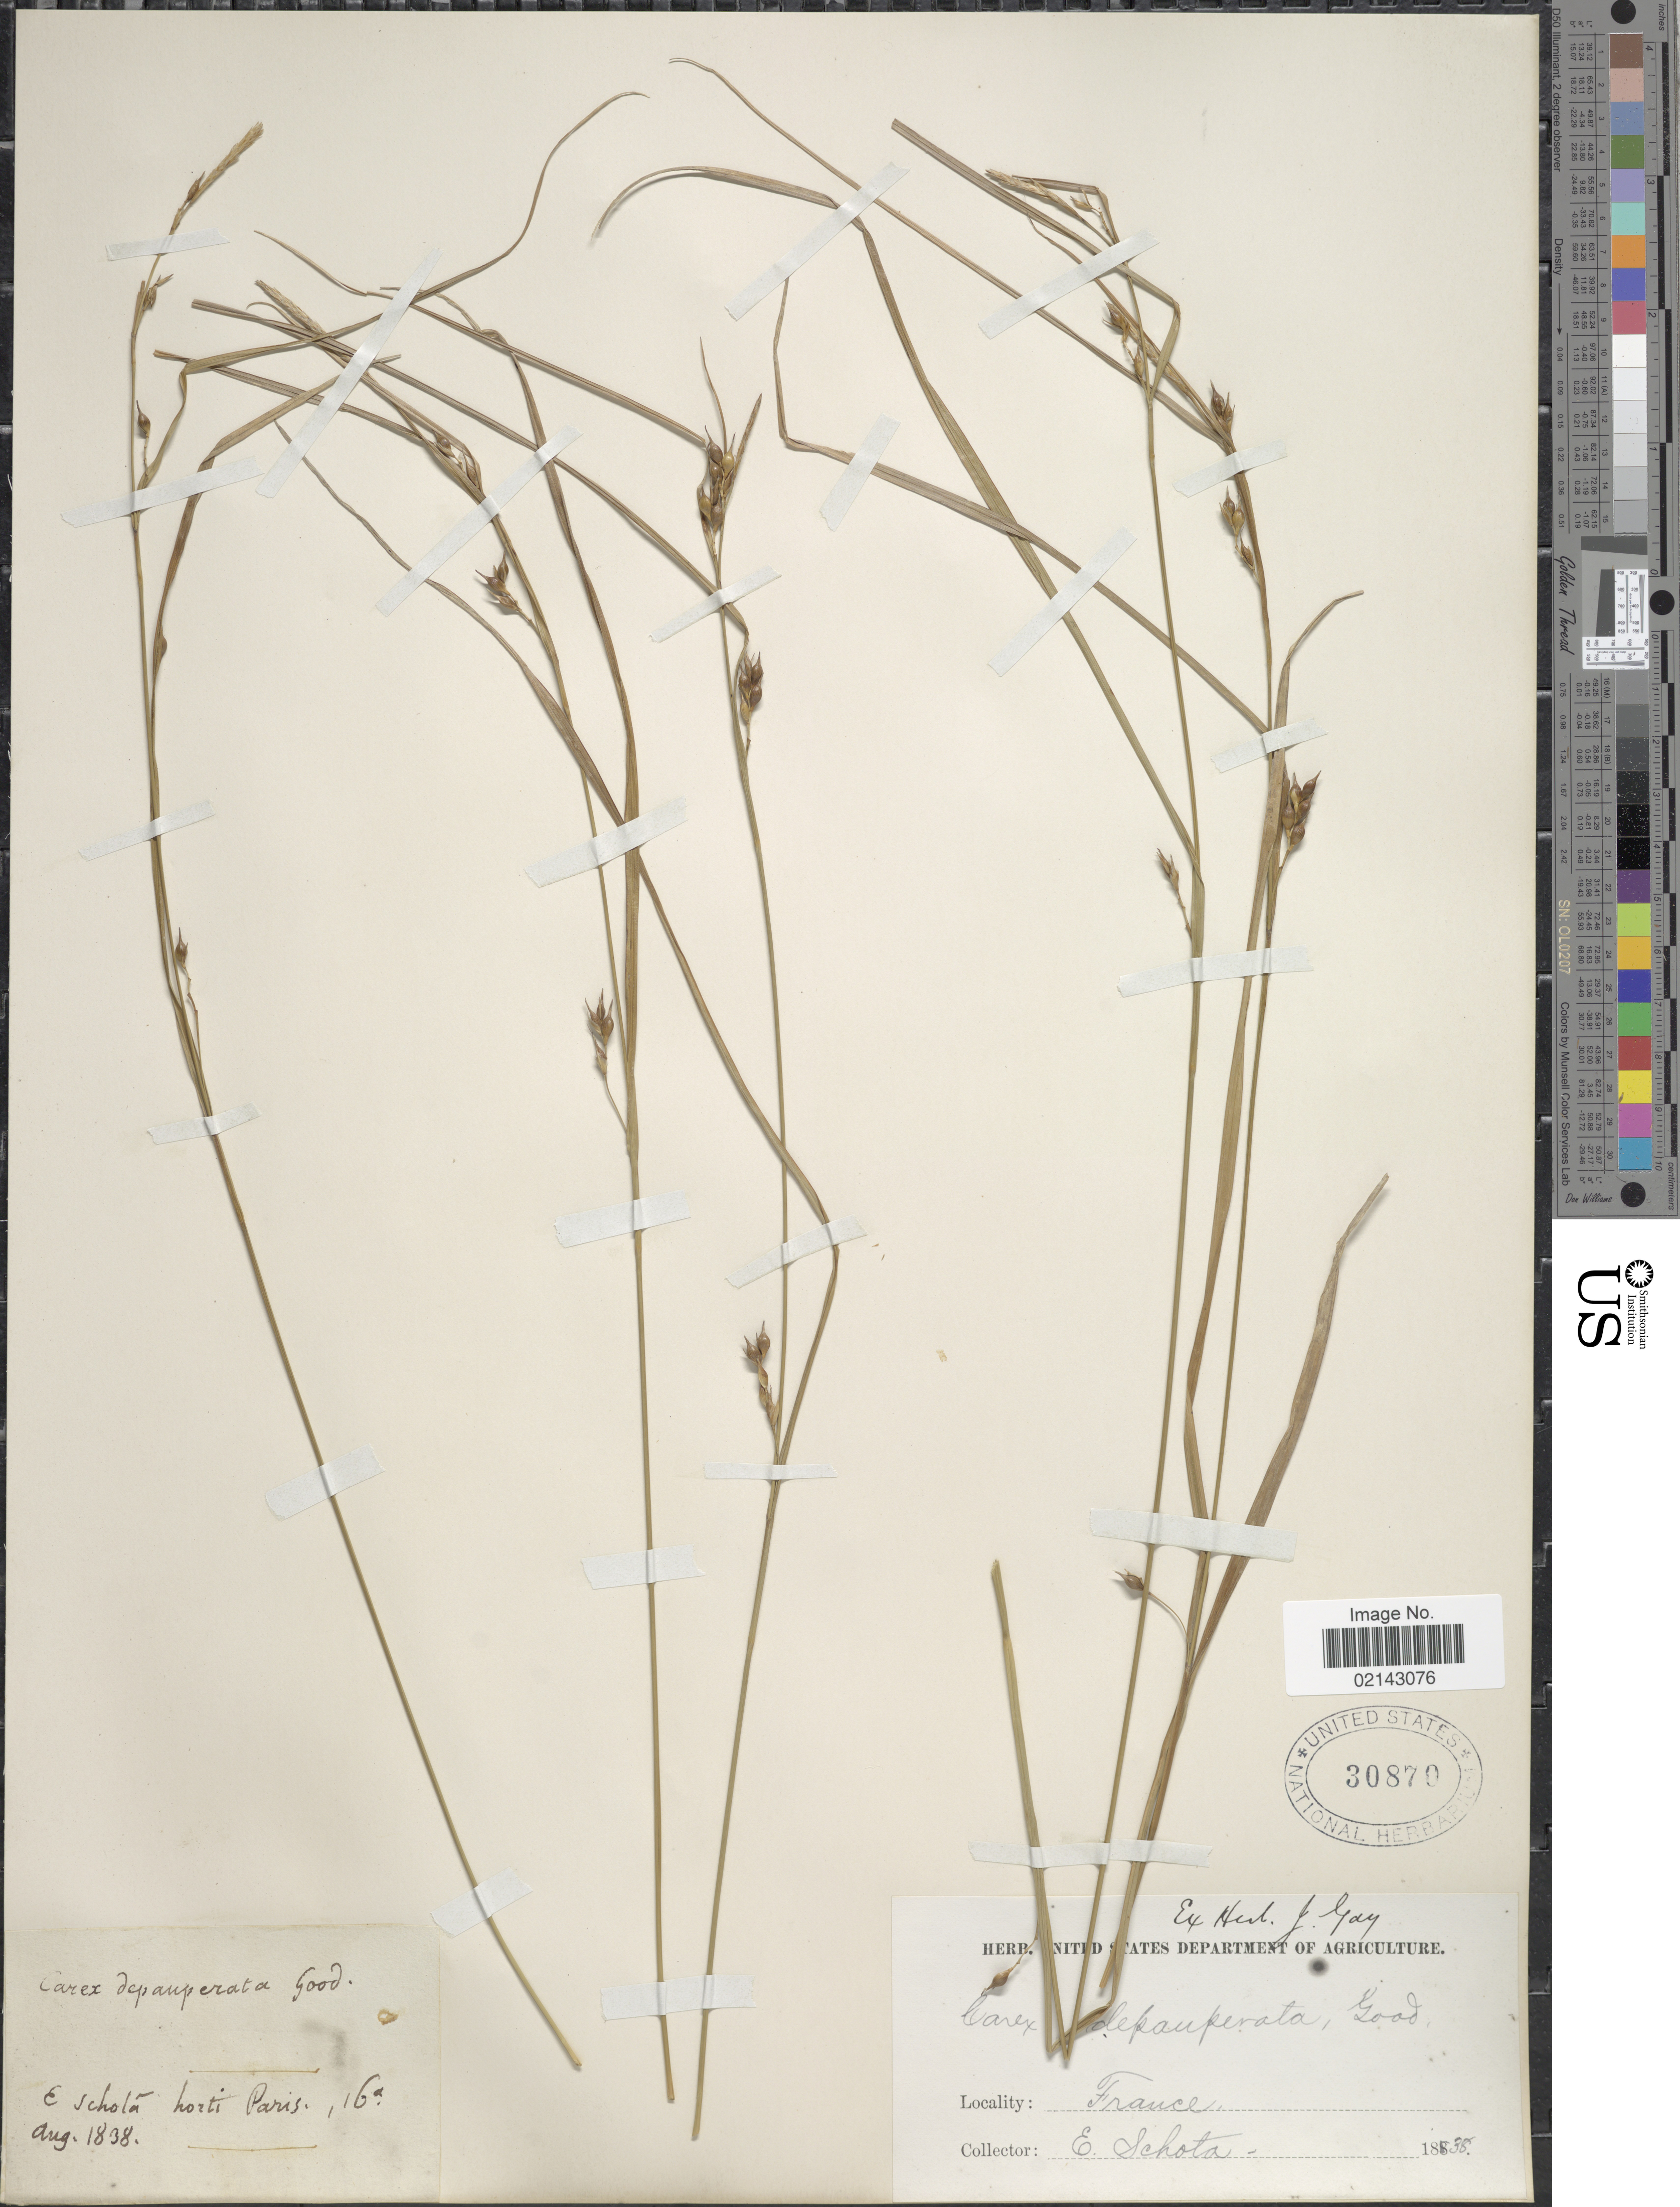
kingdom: Plantae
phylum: Tracheophyta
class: Liliopsida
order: Poales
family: Cyperaceae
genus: Carex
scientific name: Carex depauperata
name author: Curtis ex Woodw.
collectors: E. Schola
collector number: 16a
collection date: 1838-08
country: France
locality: Horti Paris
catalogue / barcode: US 30870